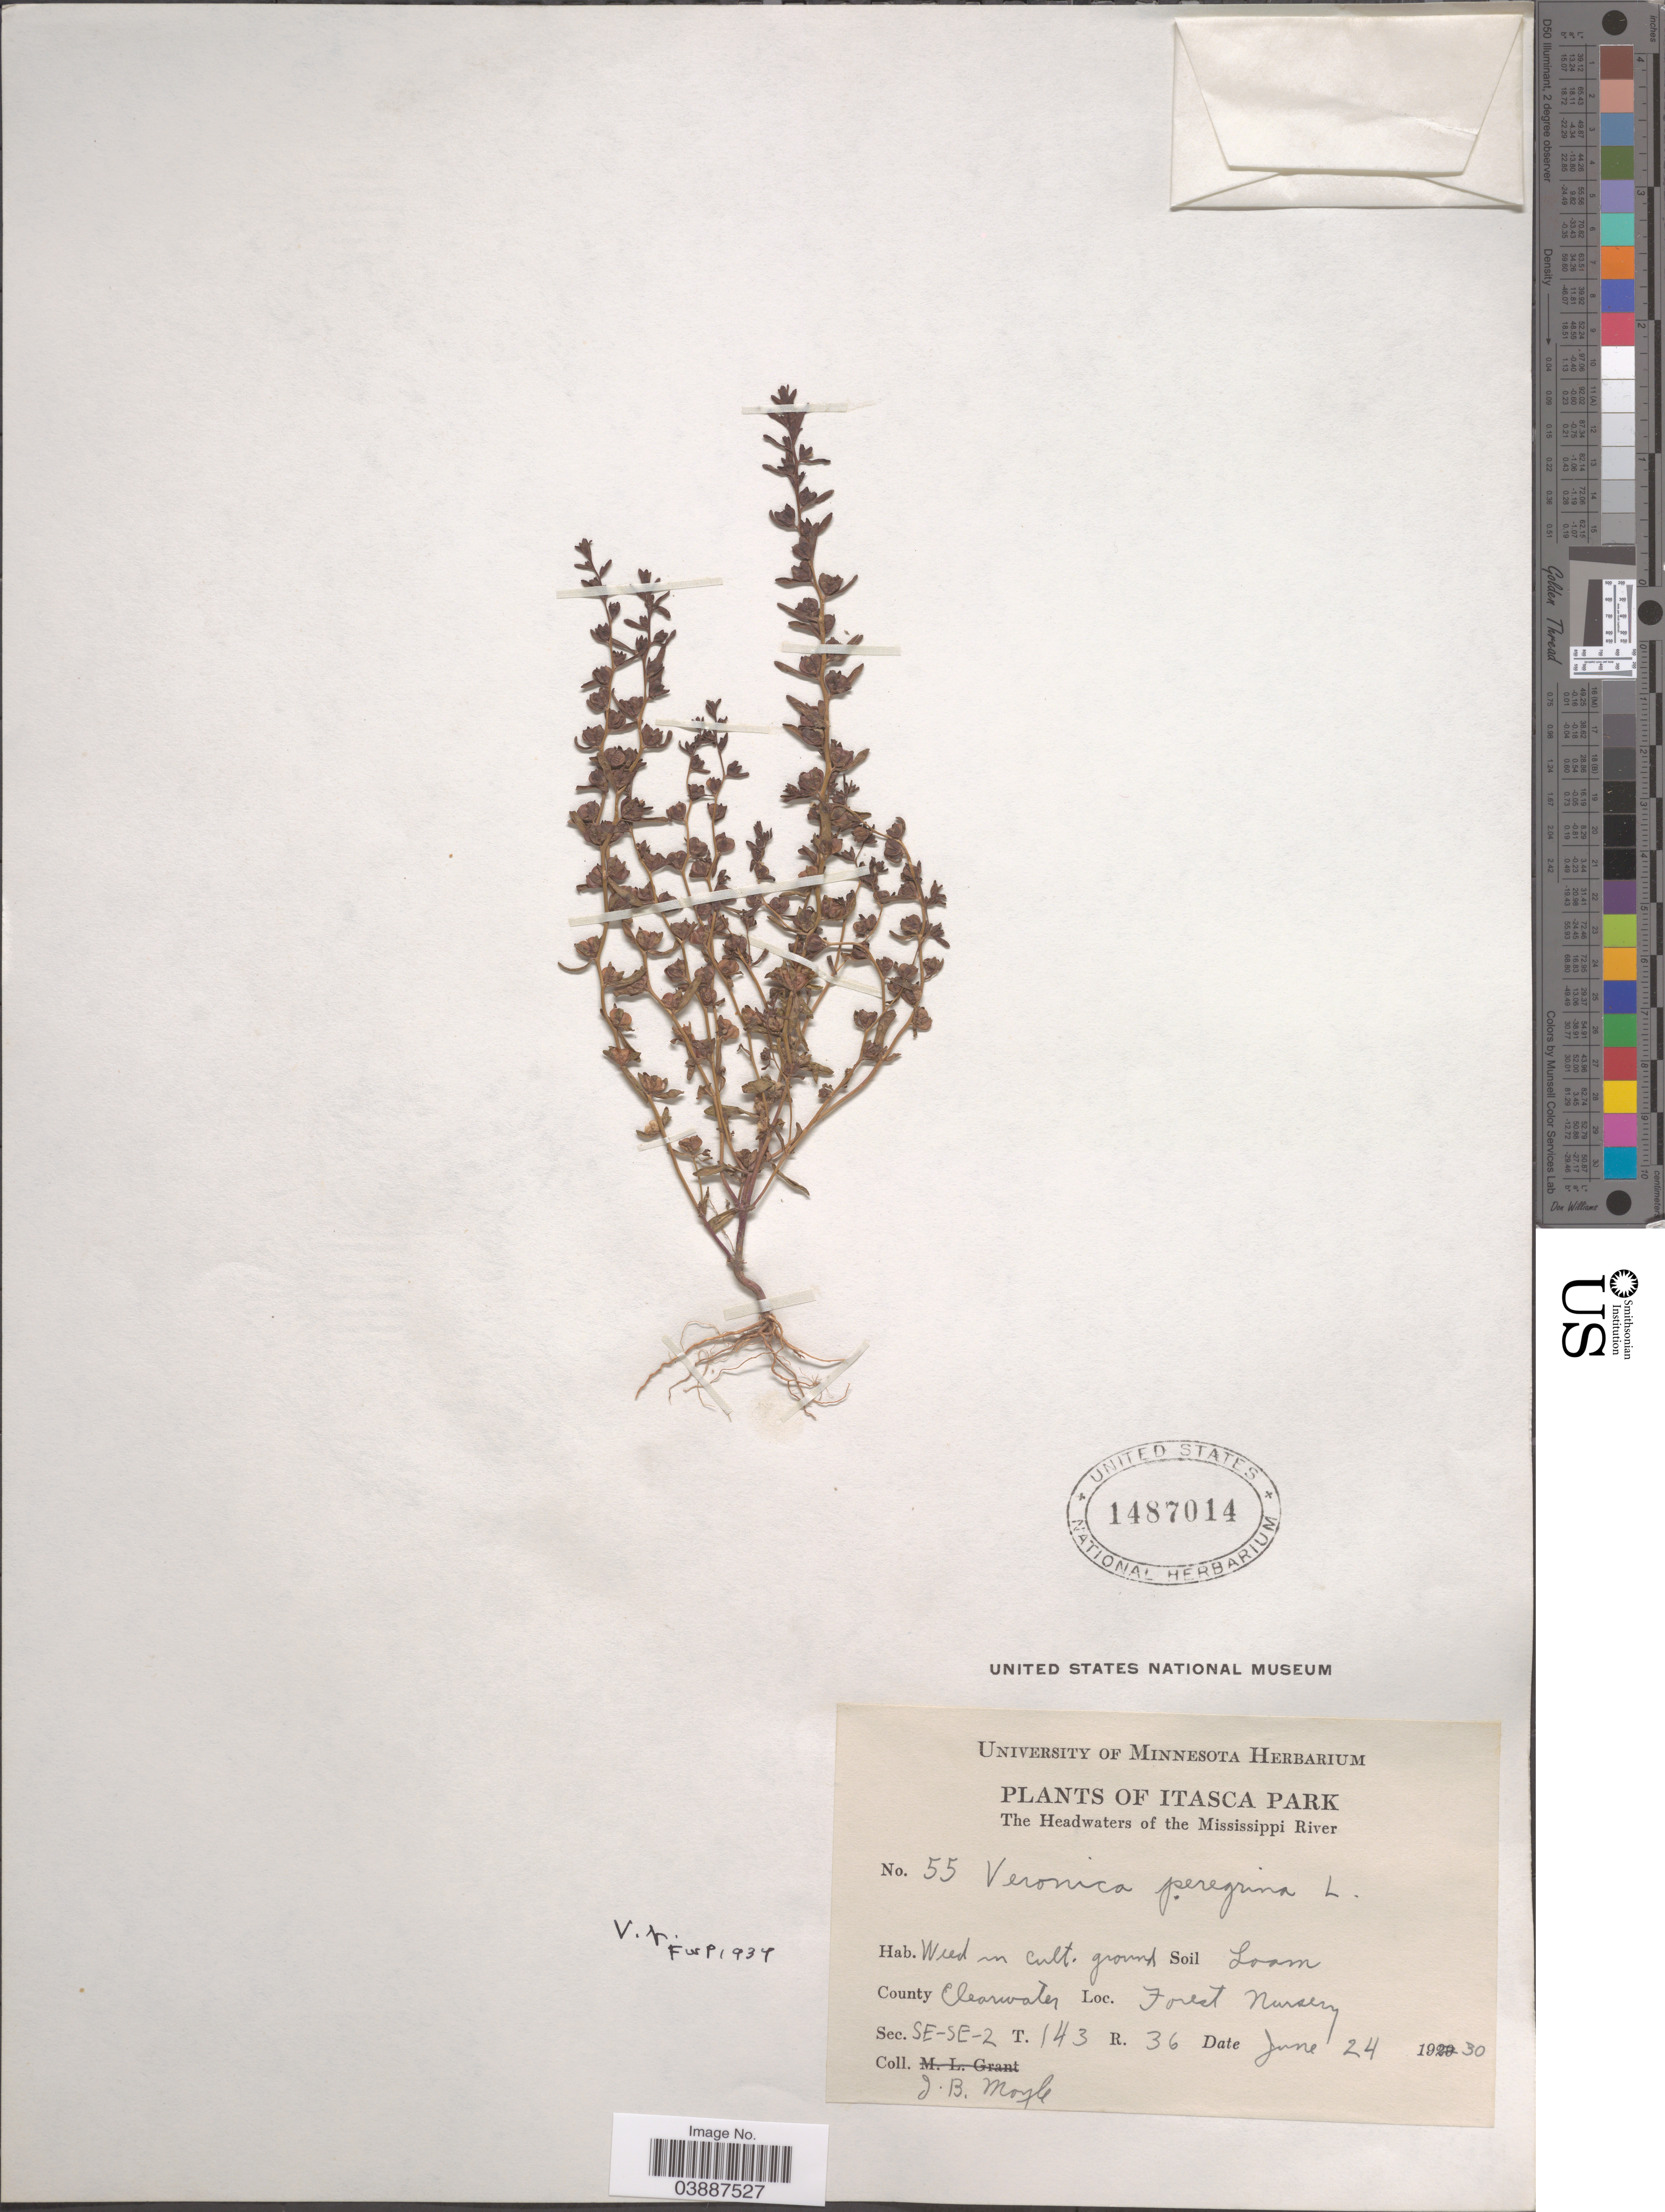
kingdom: Plantae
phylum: Tracheophyta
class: Magnoliopsida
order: Lamiales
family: Plantaginaceae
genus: Veronica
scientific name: Veronica peregrina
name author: L.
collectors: J. Moyle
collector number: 55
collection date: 1930-06-24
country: United States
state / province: Minnesota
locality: Itasca Park. The Headwaters of the Mississippi River. County Clearwater. Forest Nursery. Sec. SE-SE-2 T.143 R.36.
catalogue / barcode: US 1487014